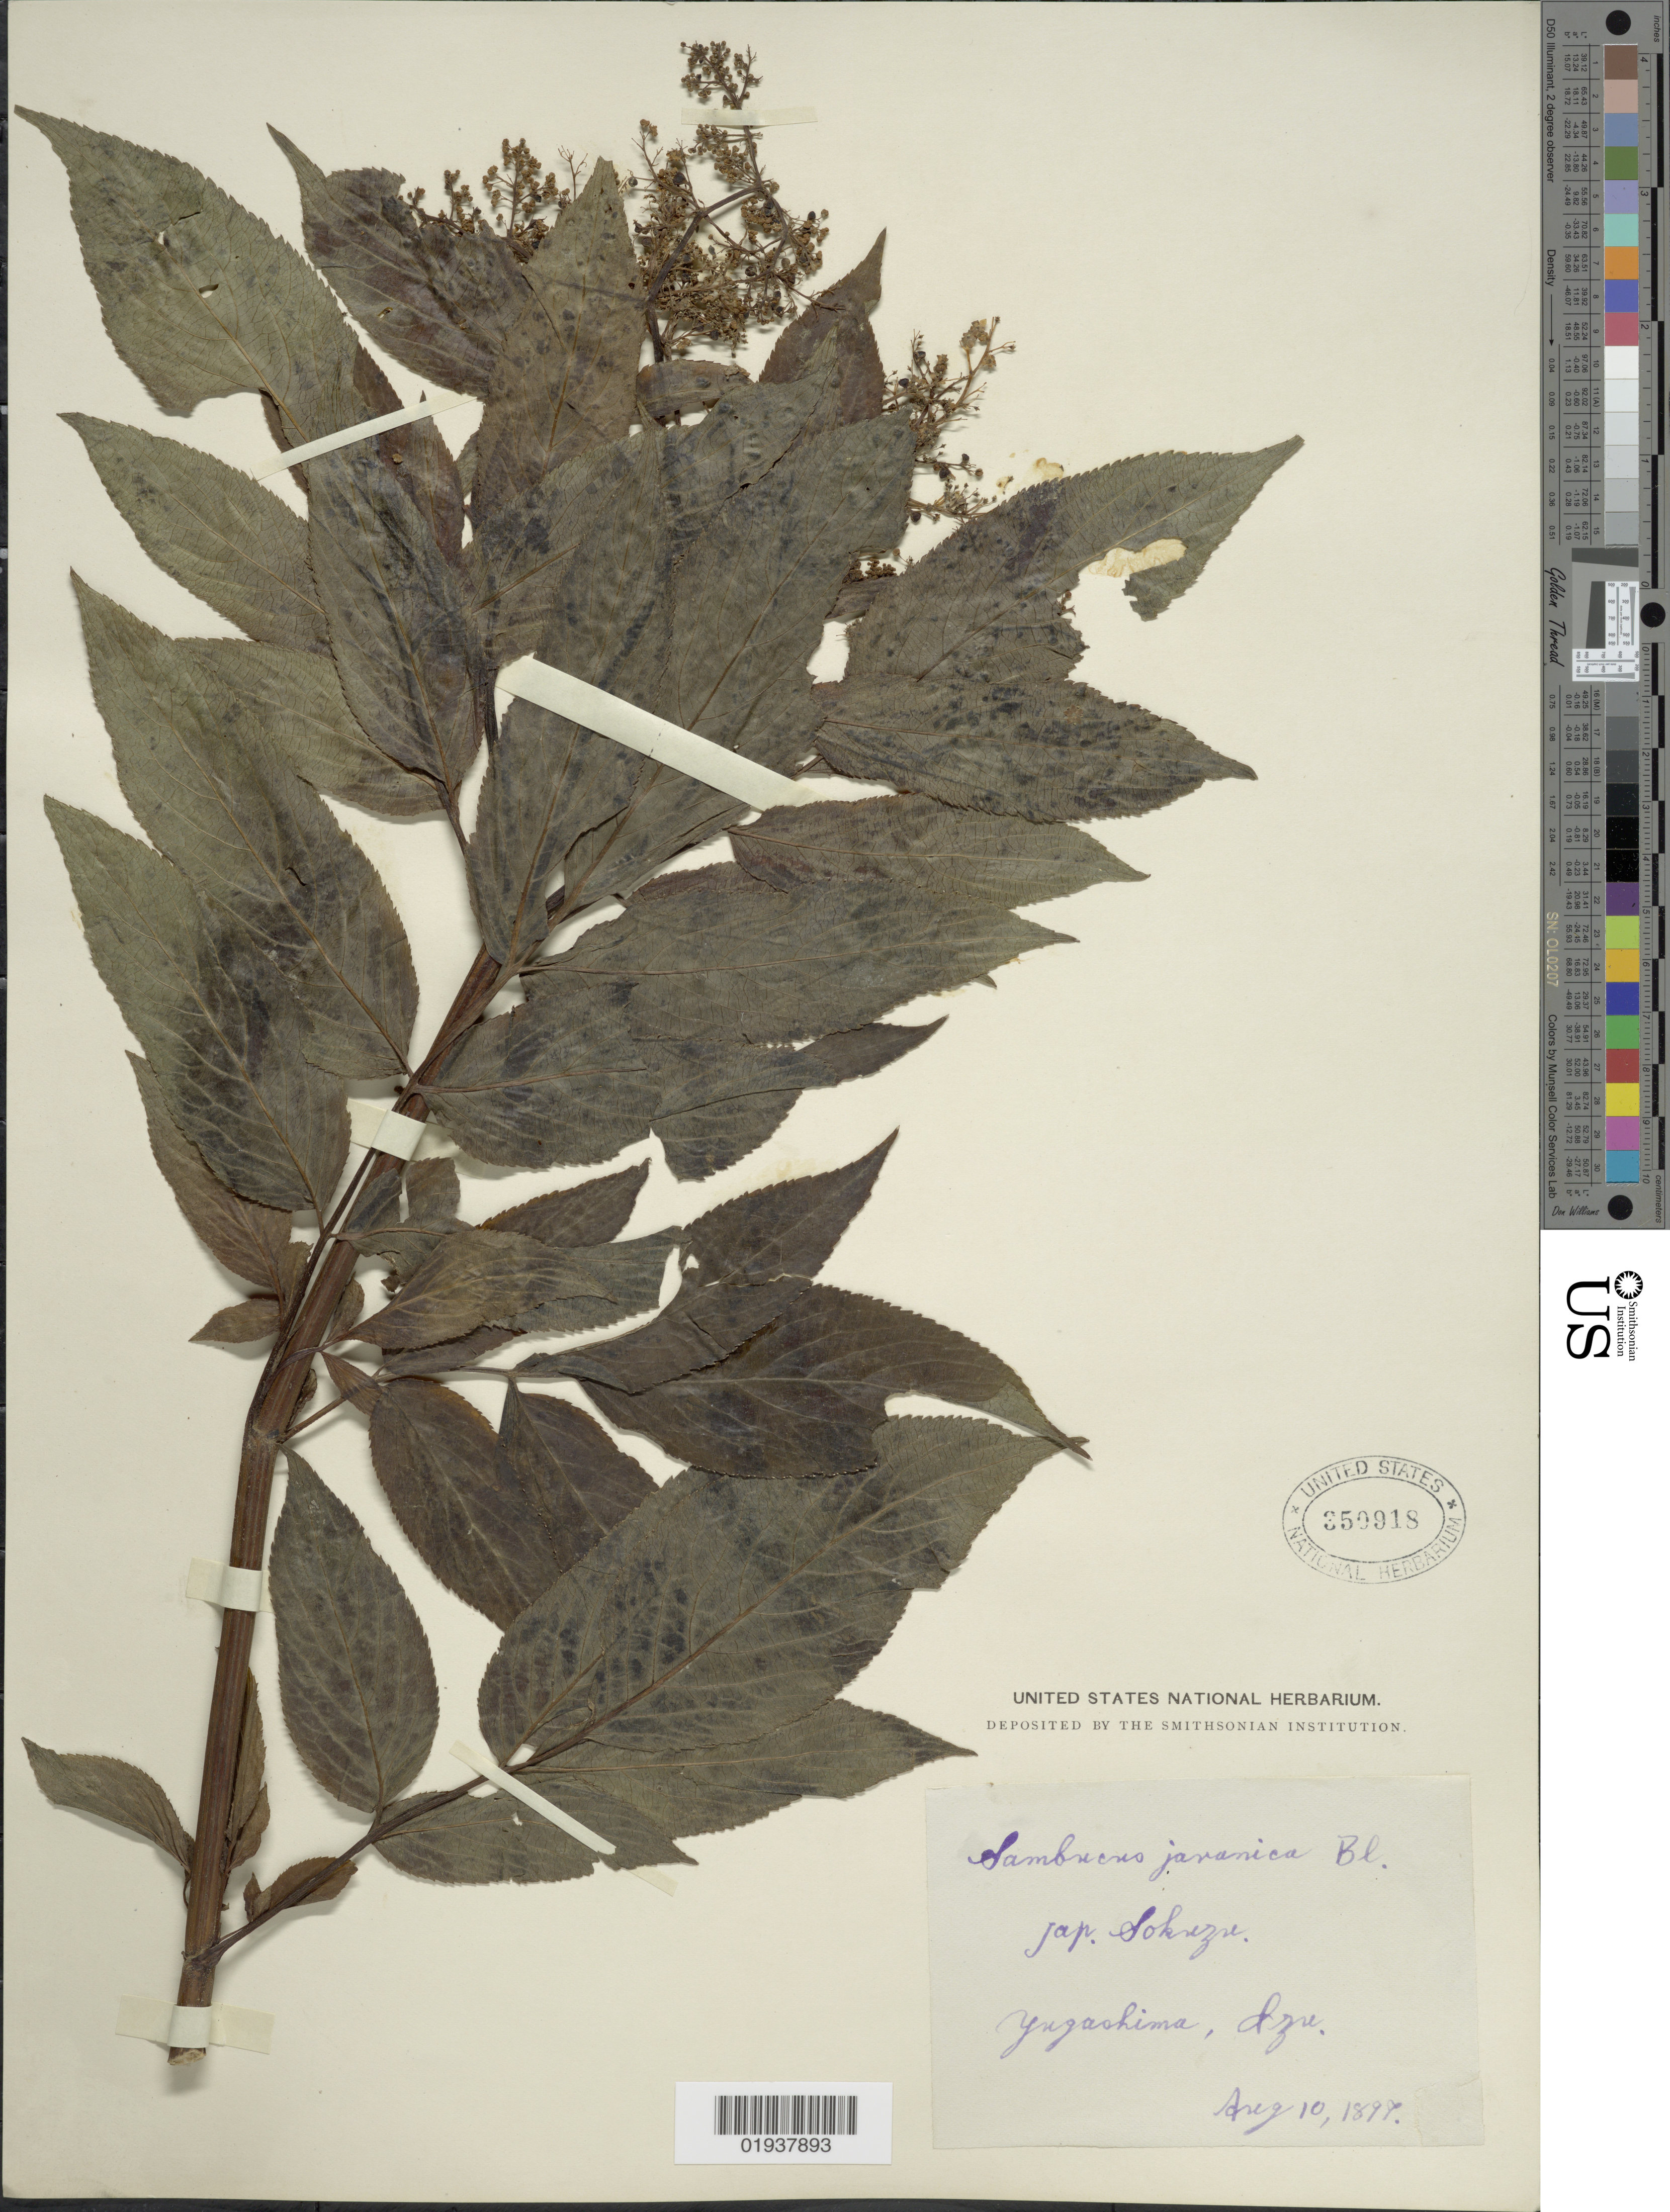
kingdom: Plantae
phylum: Tracheophyta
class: Magnoliopsida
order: Dipsacales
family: Viburnaceae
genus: Sambucus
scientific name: Sambucus javanica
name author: Blume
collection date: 1897-08-10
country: Japan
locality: Yugashima, Azu. [unsure placement]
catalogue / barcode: US 350918